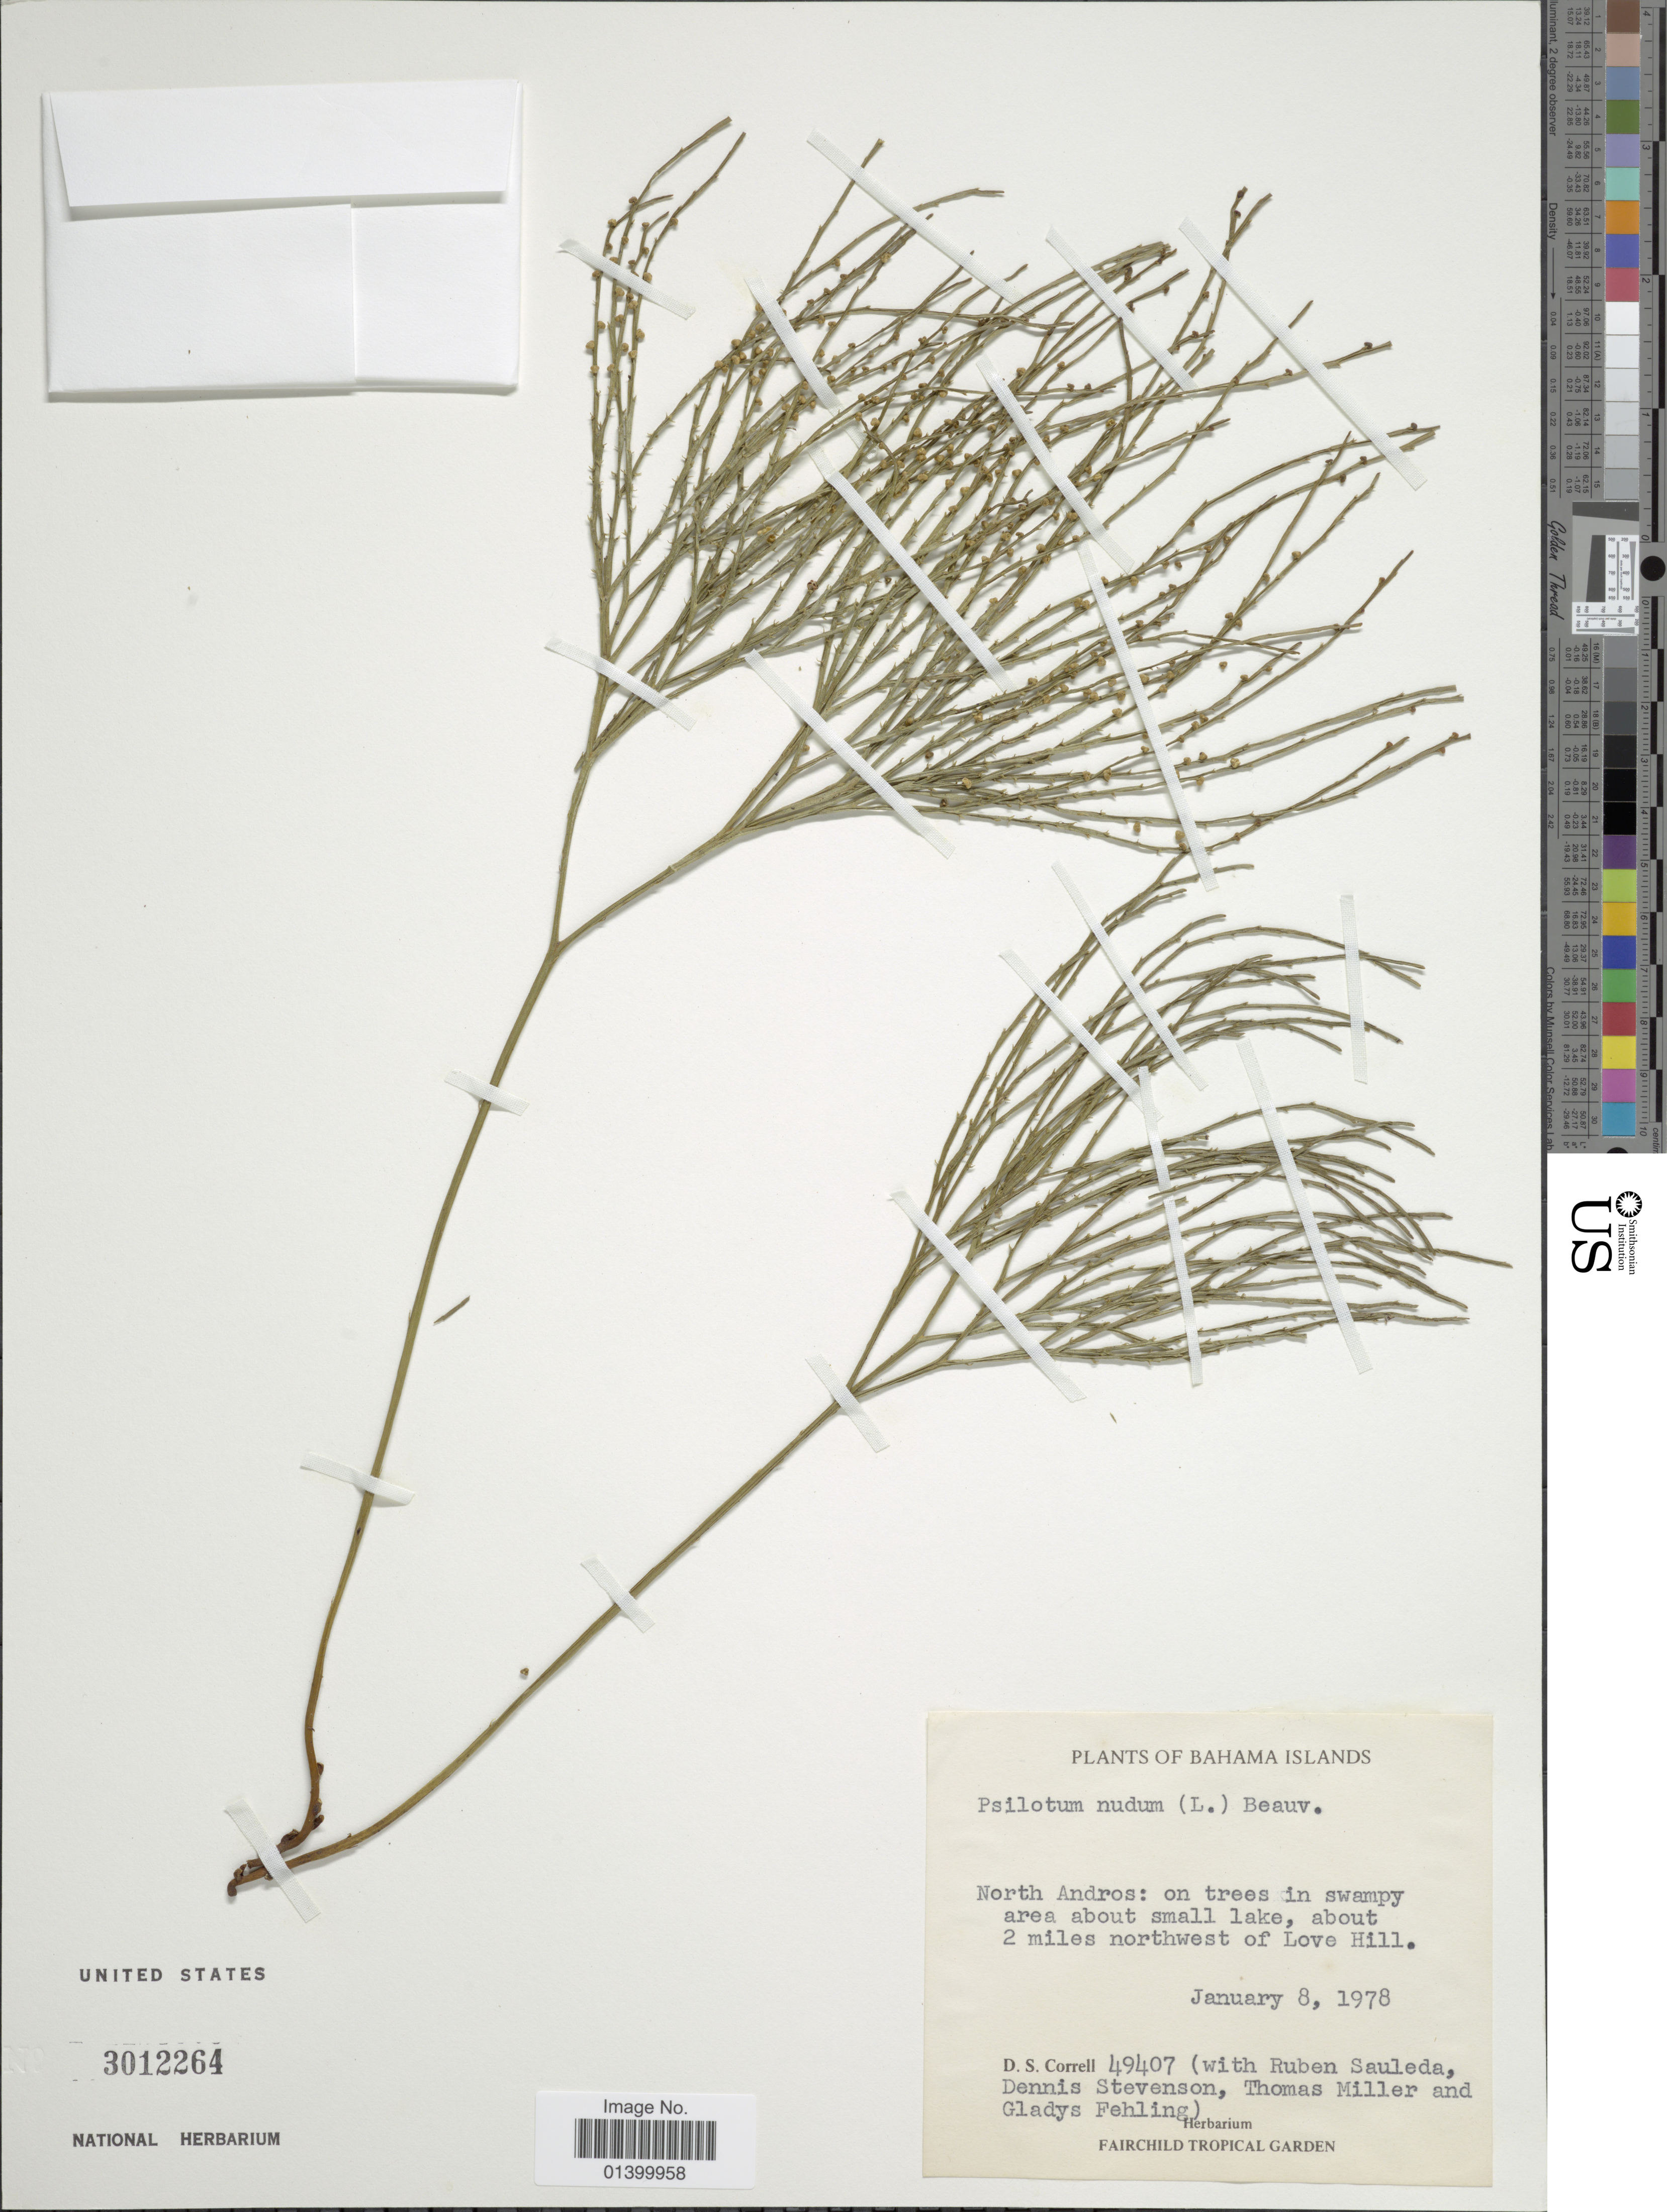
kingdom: Plantae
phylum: Tracheophyta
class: Polypodiopsida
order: Psilotales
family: Psilotaceae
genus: Psilotum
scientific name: Psilotum nudum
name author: (L.) P. Beauv.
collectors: D. S. Correll, R. Sauleda, D. Stevenson, T. Miller & G. Fehling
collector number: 49407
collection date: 1978-01-08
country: Bahamas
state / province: North Andros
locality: Bahama Islands. On trees in swampy area about small lake, about 2 miles northwest of Love Hill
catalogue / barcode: US 3012264